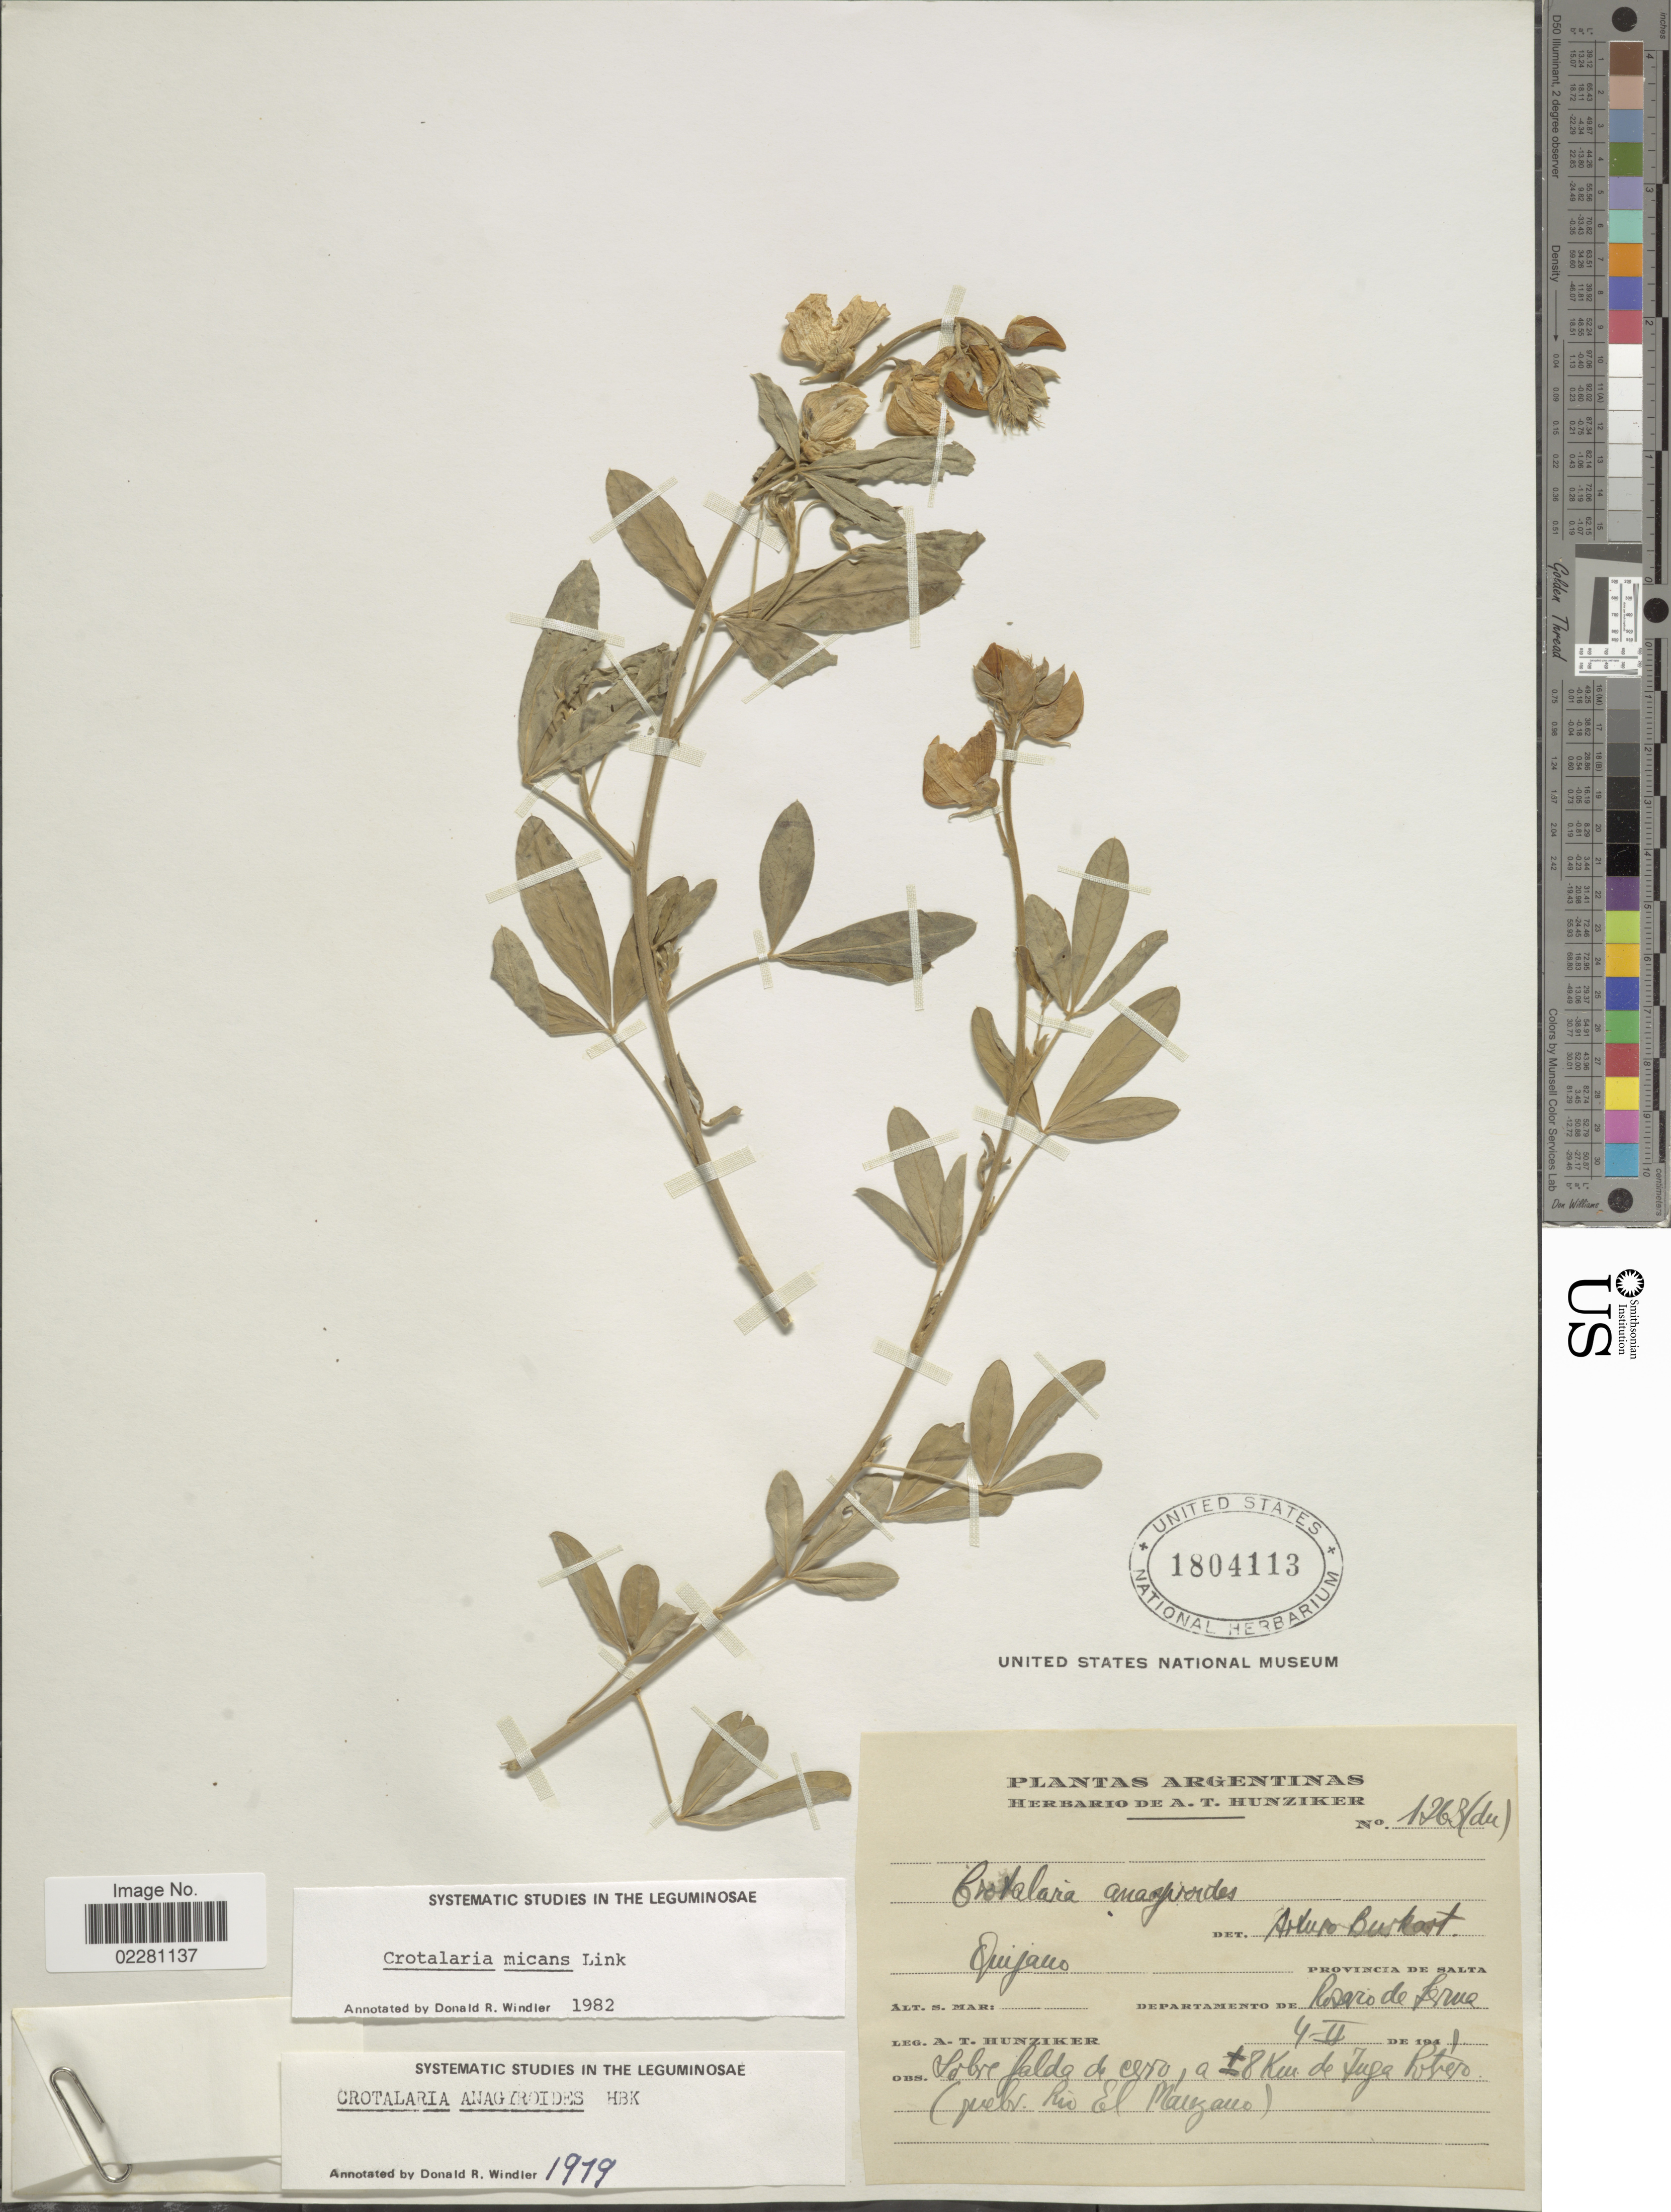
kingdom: Plantae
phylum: Tracheophyta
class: Magnoliopsida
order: Fabales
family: Fabaceae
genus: Crotalaria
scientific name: Crotalaria micans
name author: Link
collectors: A. T. Hunziker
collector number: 1263(du)*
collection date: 1941-02-04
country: Argentina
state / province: Salta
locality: Quijano, Departamento de Rosario de Lerma.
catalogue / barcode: US 1804113